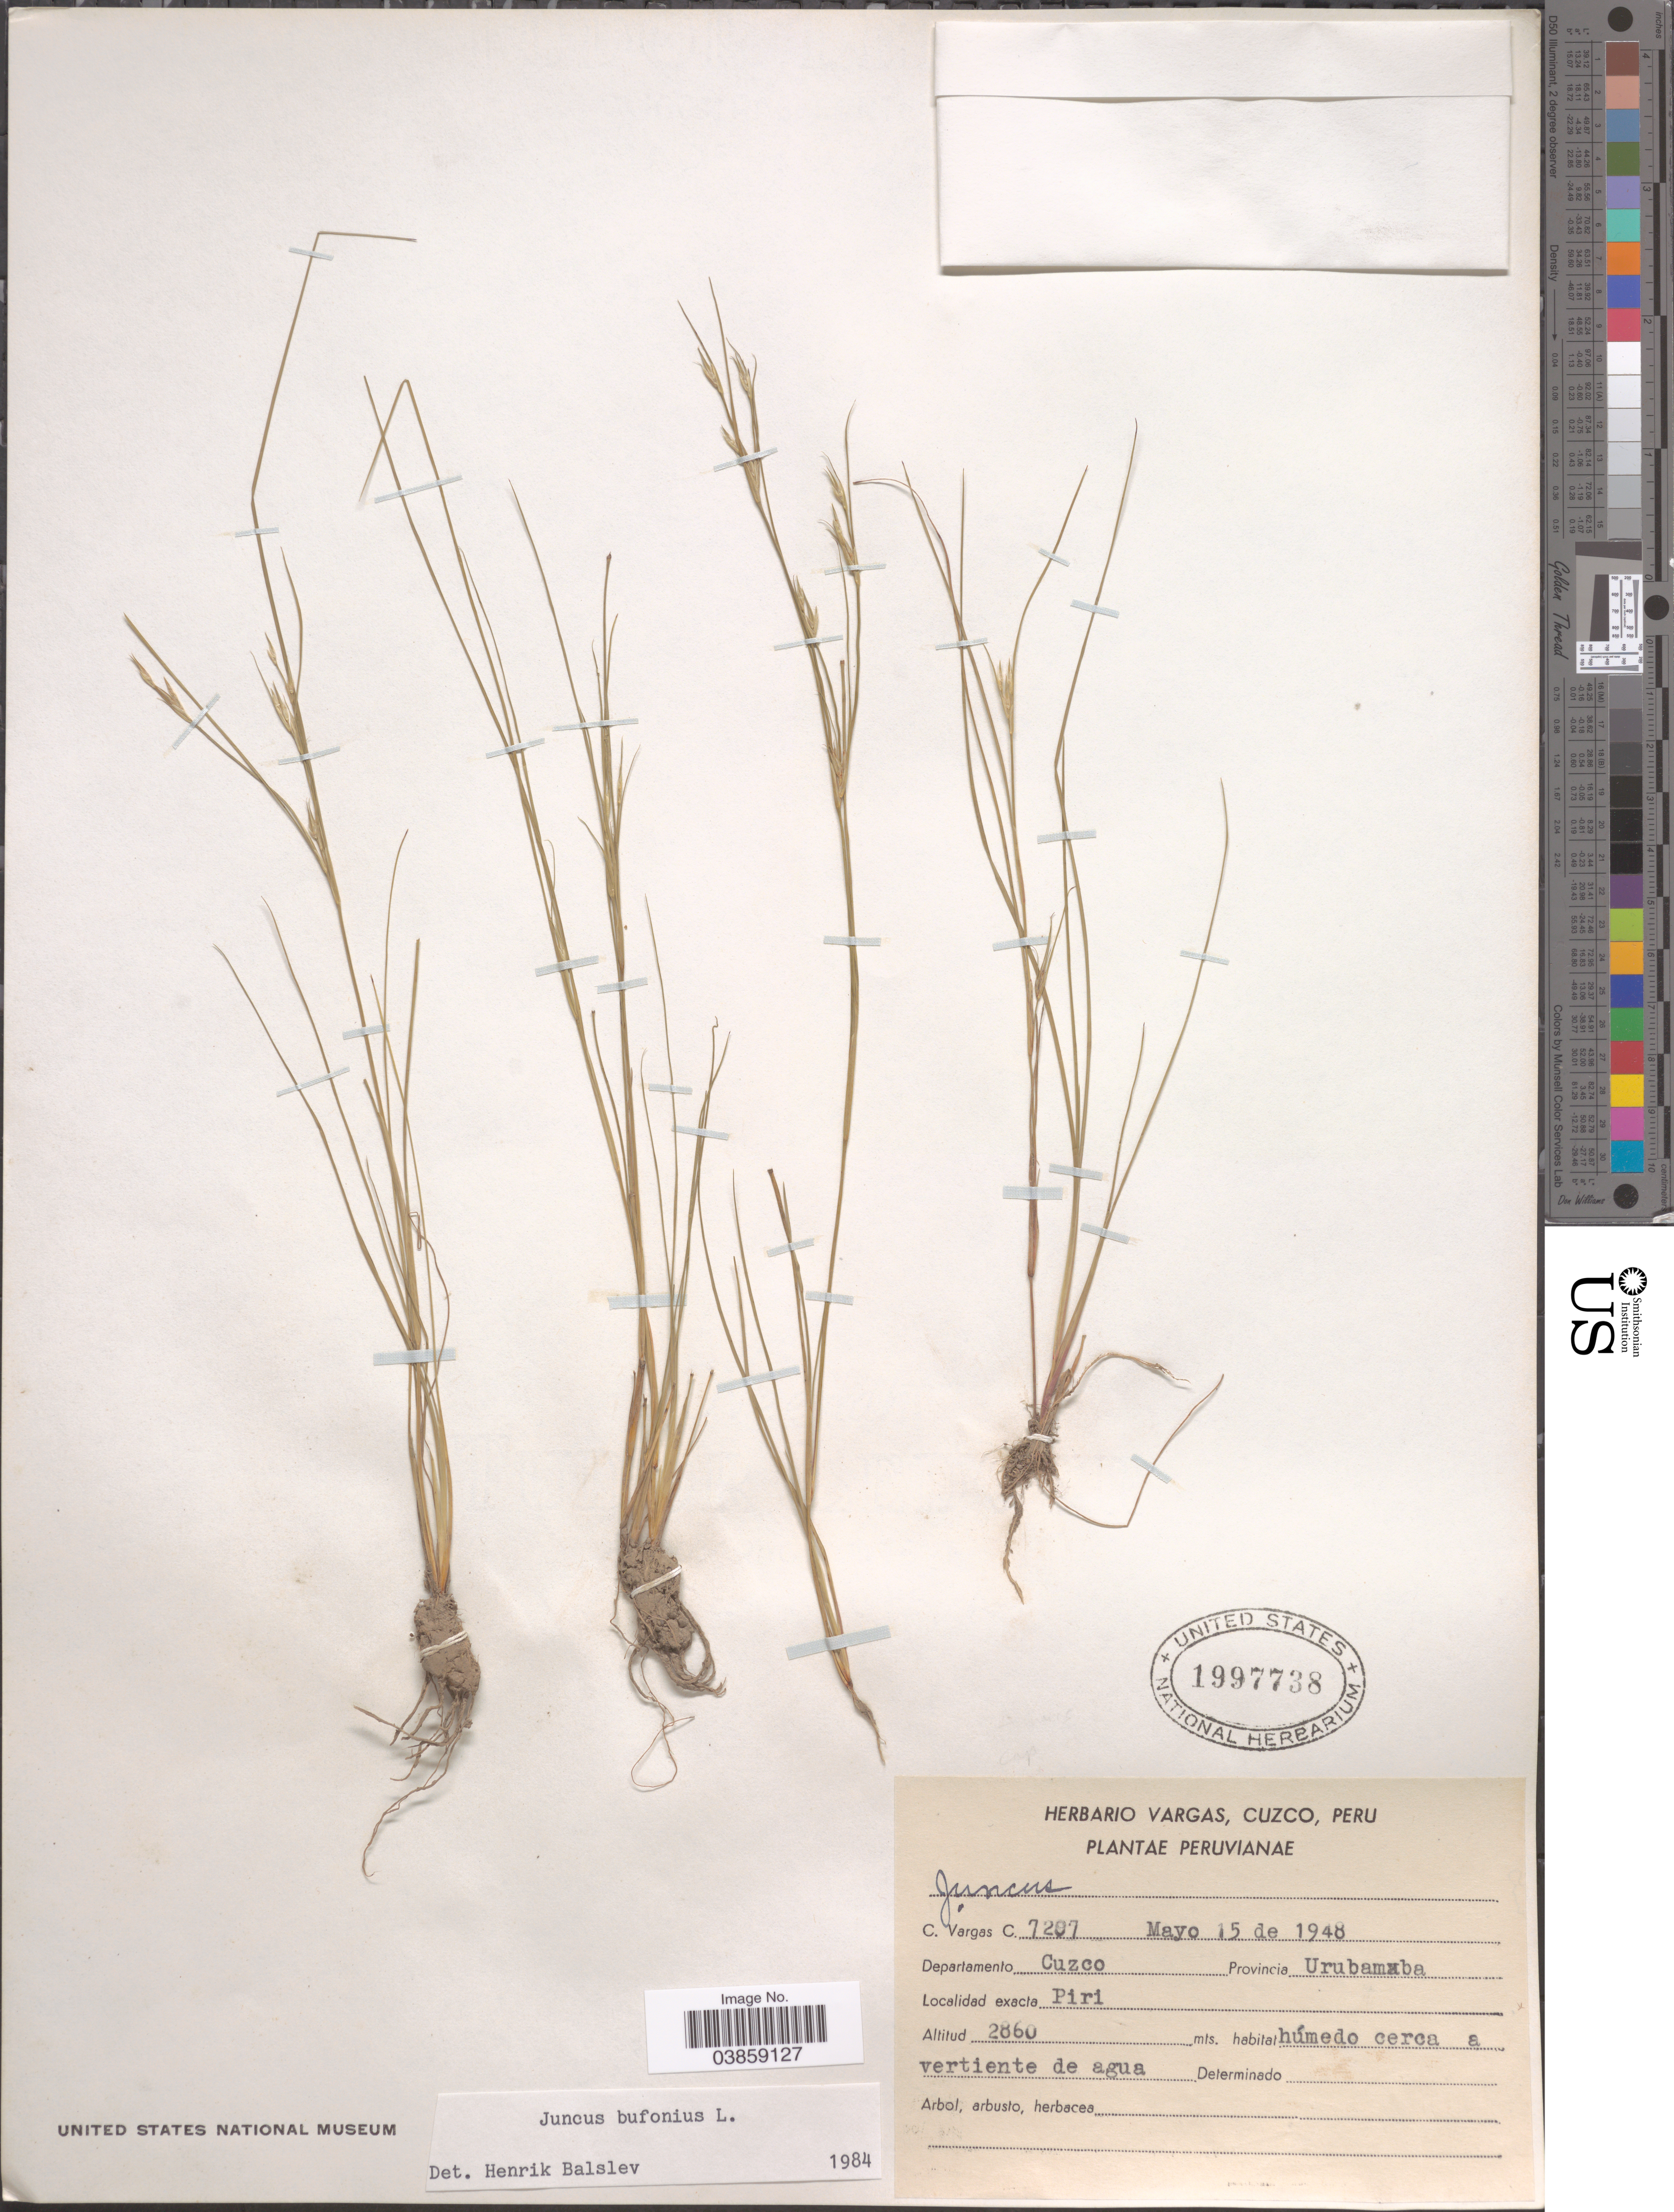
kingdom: Plantae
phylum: Tracheophyta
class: Liliopsida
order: Poales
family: Juncaceae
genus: Juncus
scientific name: Juncus bufonius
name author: L.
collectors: C. Vargas Calderón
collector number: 7207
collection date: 1948-05-15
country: Peru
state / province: Cusco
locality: Departamento Cuzco, Provincia Urubamba. Piri.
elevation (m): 2860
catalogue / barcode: US 1997738